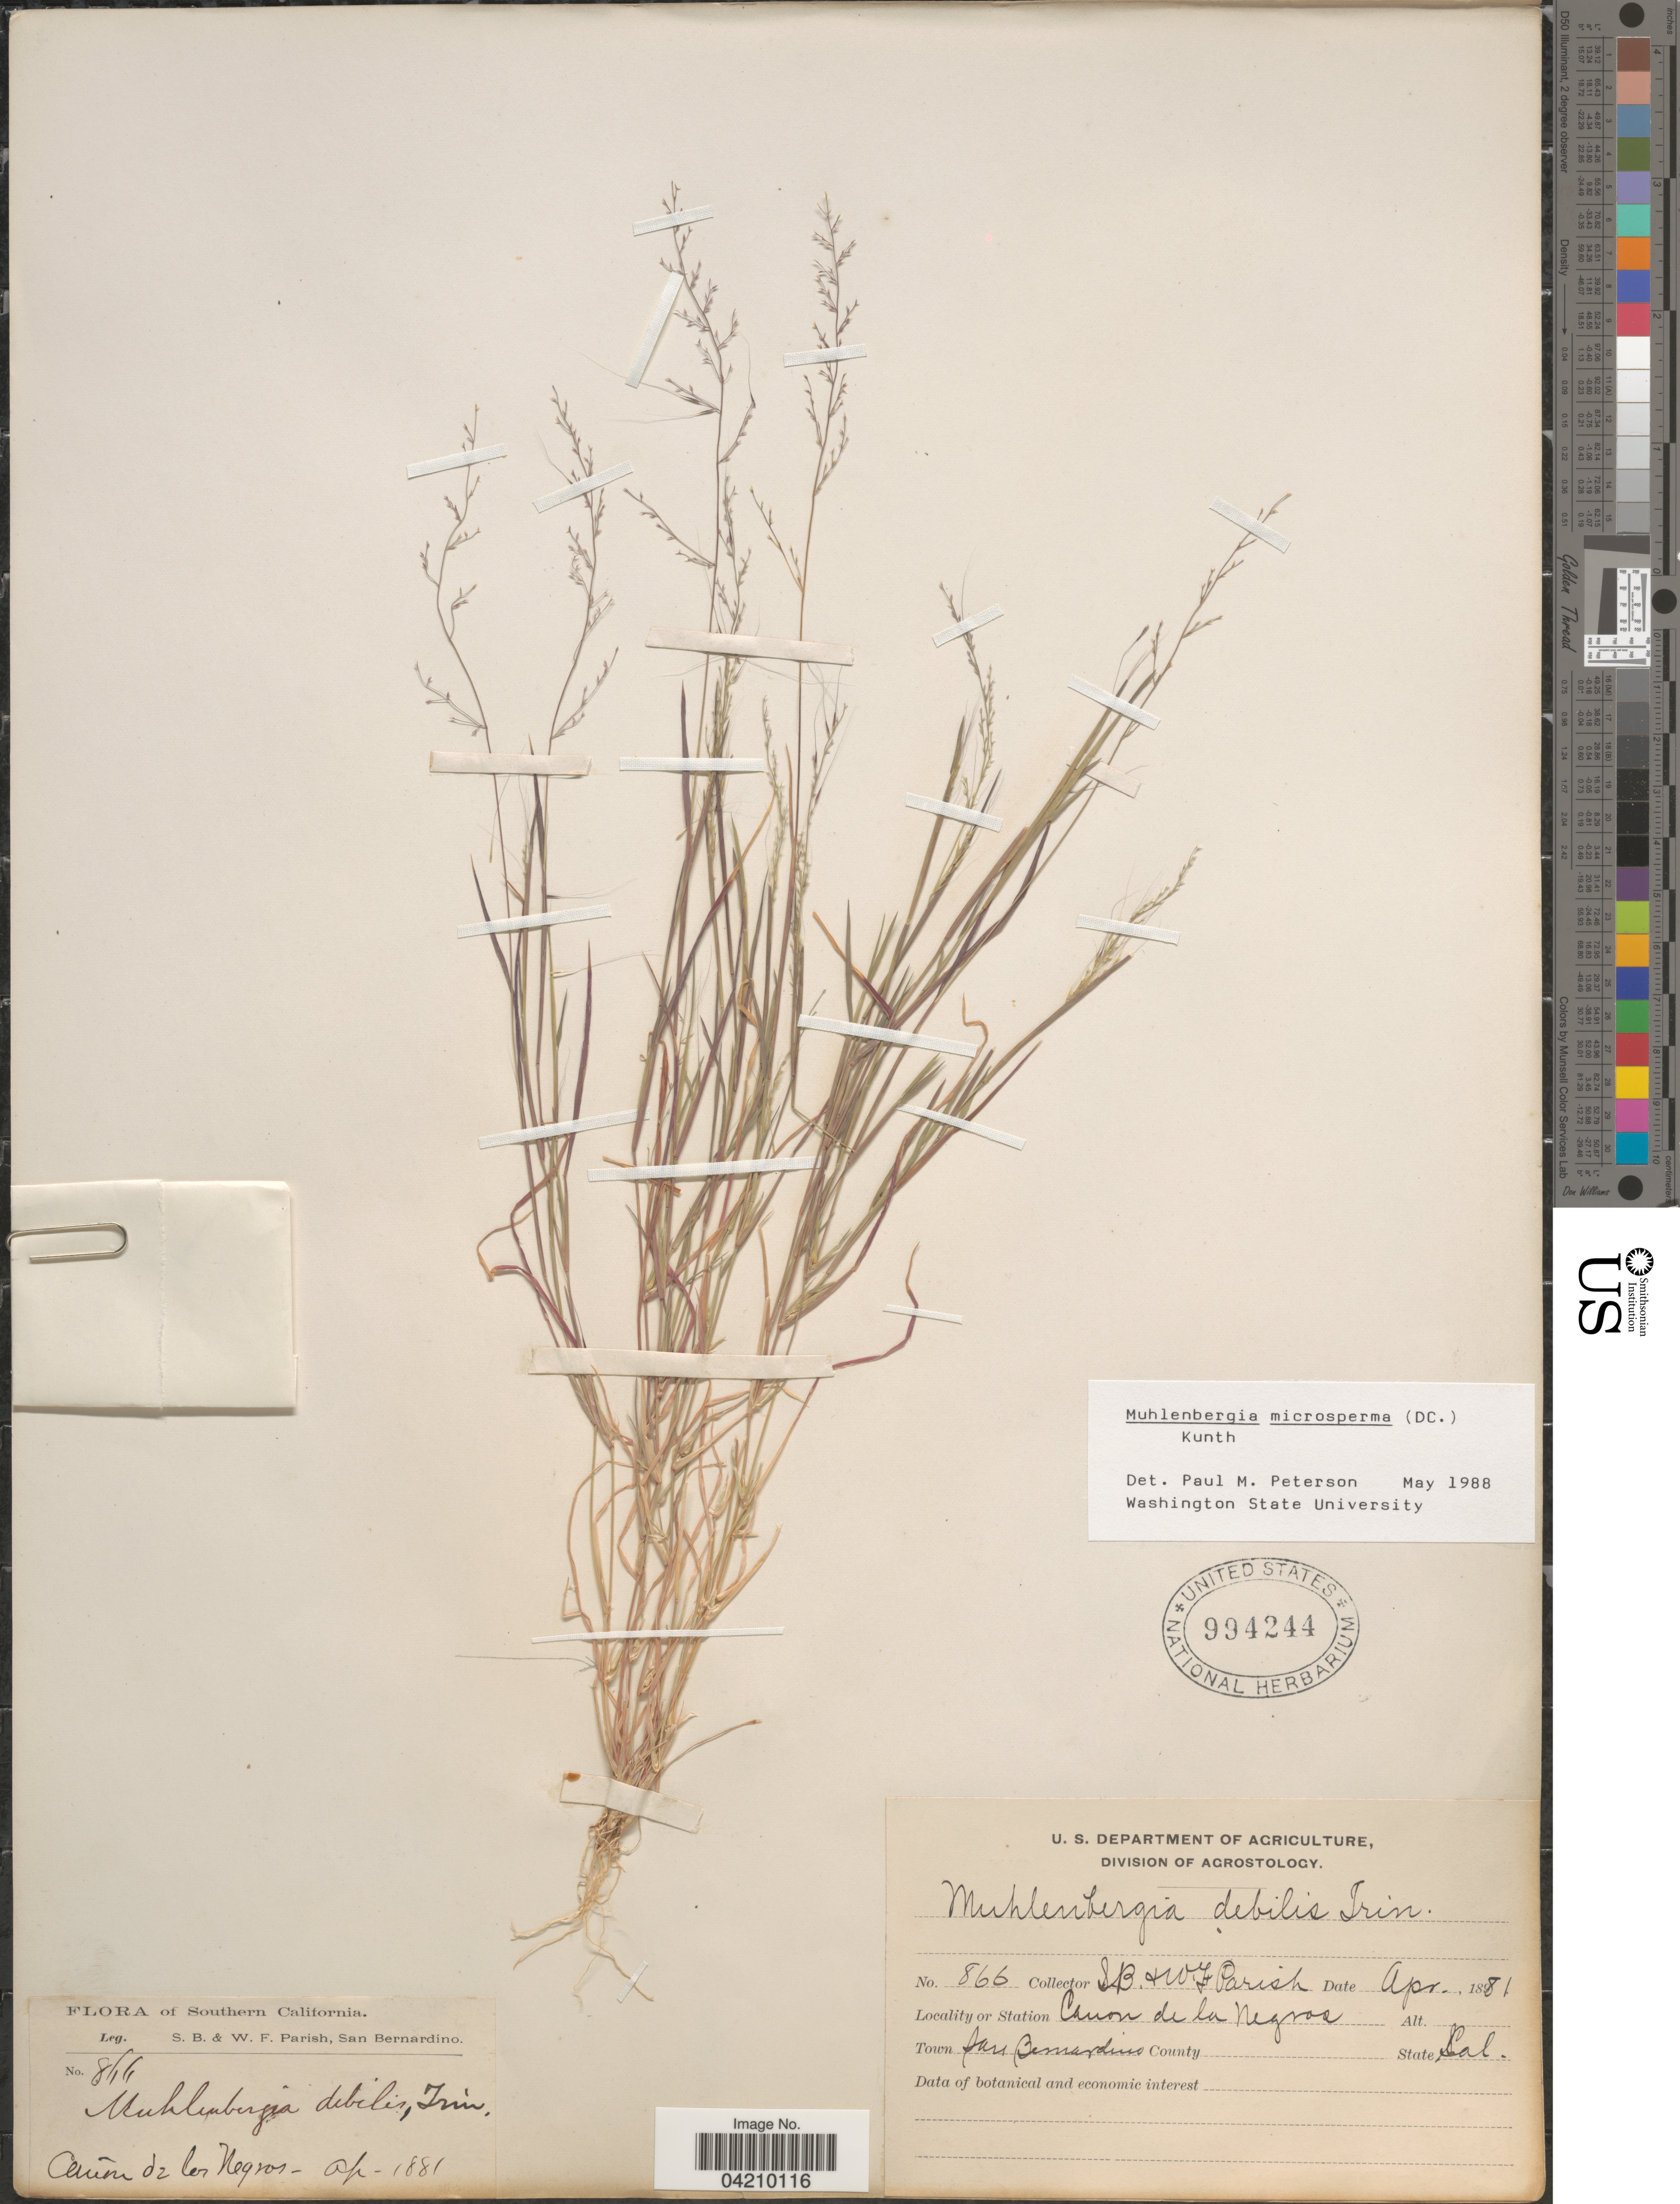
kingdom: Plantae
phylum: Tracheophyta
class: Liliopsida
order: Poales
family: Poaceae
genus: Muhlenbergia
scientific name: Muhlenbergia microsperma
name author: (DC.) Kunth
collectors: S. B. Parish & W. F. Parish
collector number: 866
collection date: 1881-04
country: United States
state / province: California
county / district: San Bernardino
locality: Southern California. Cañon de los Negros. Town San Bernardino.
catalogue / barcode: US 994244